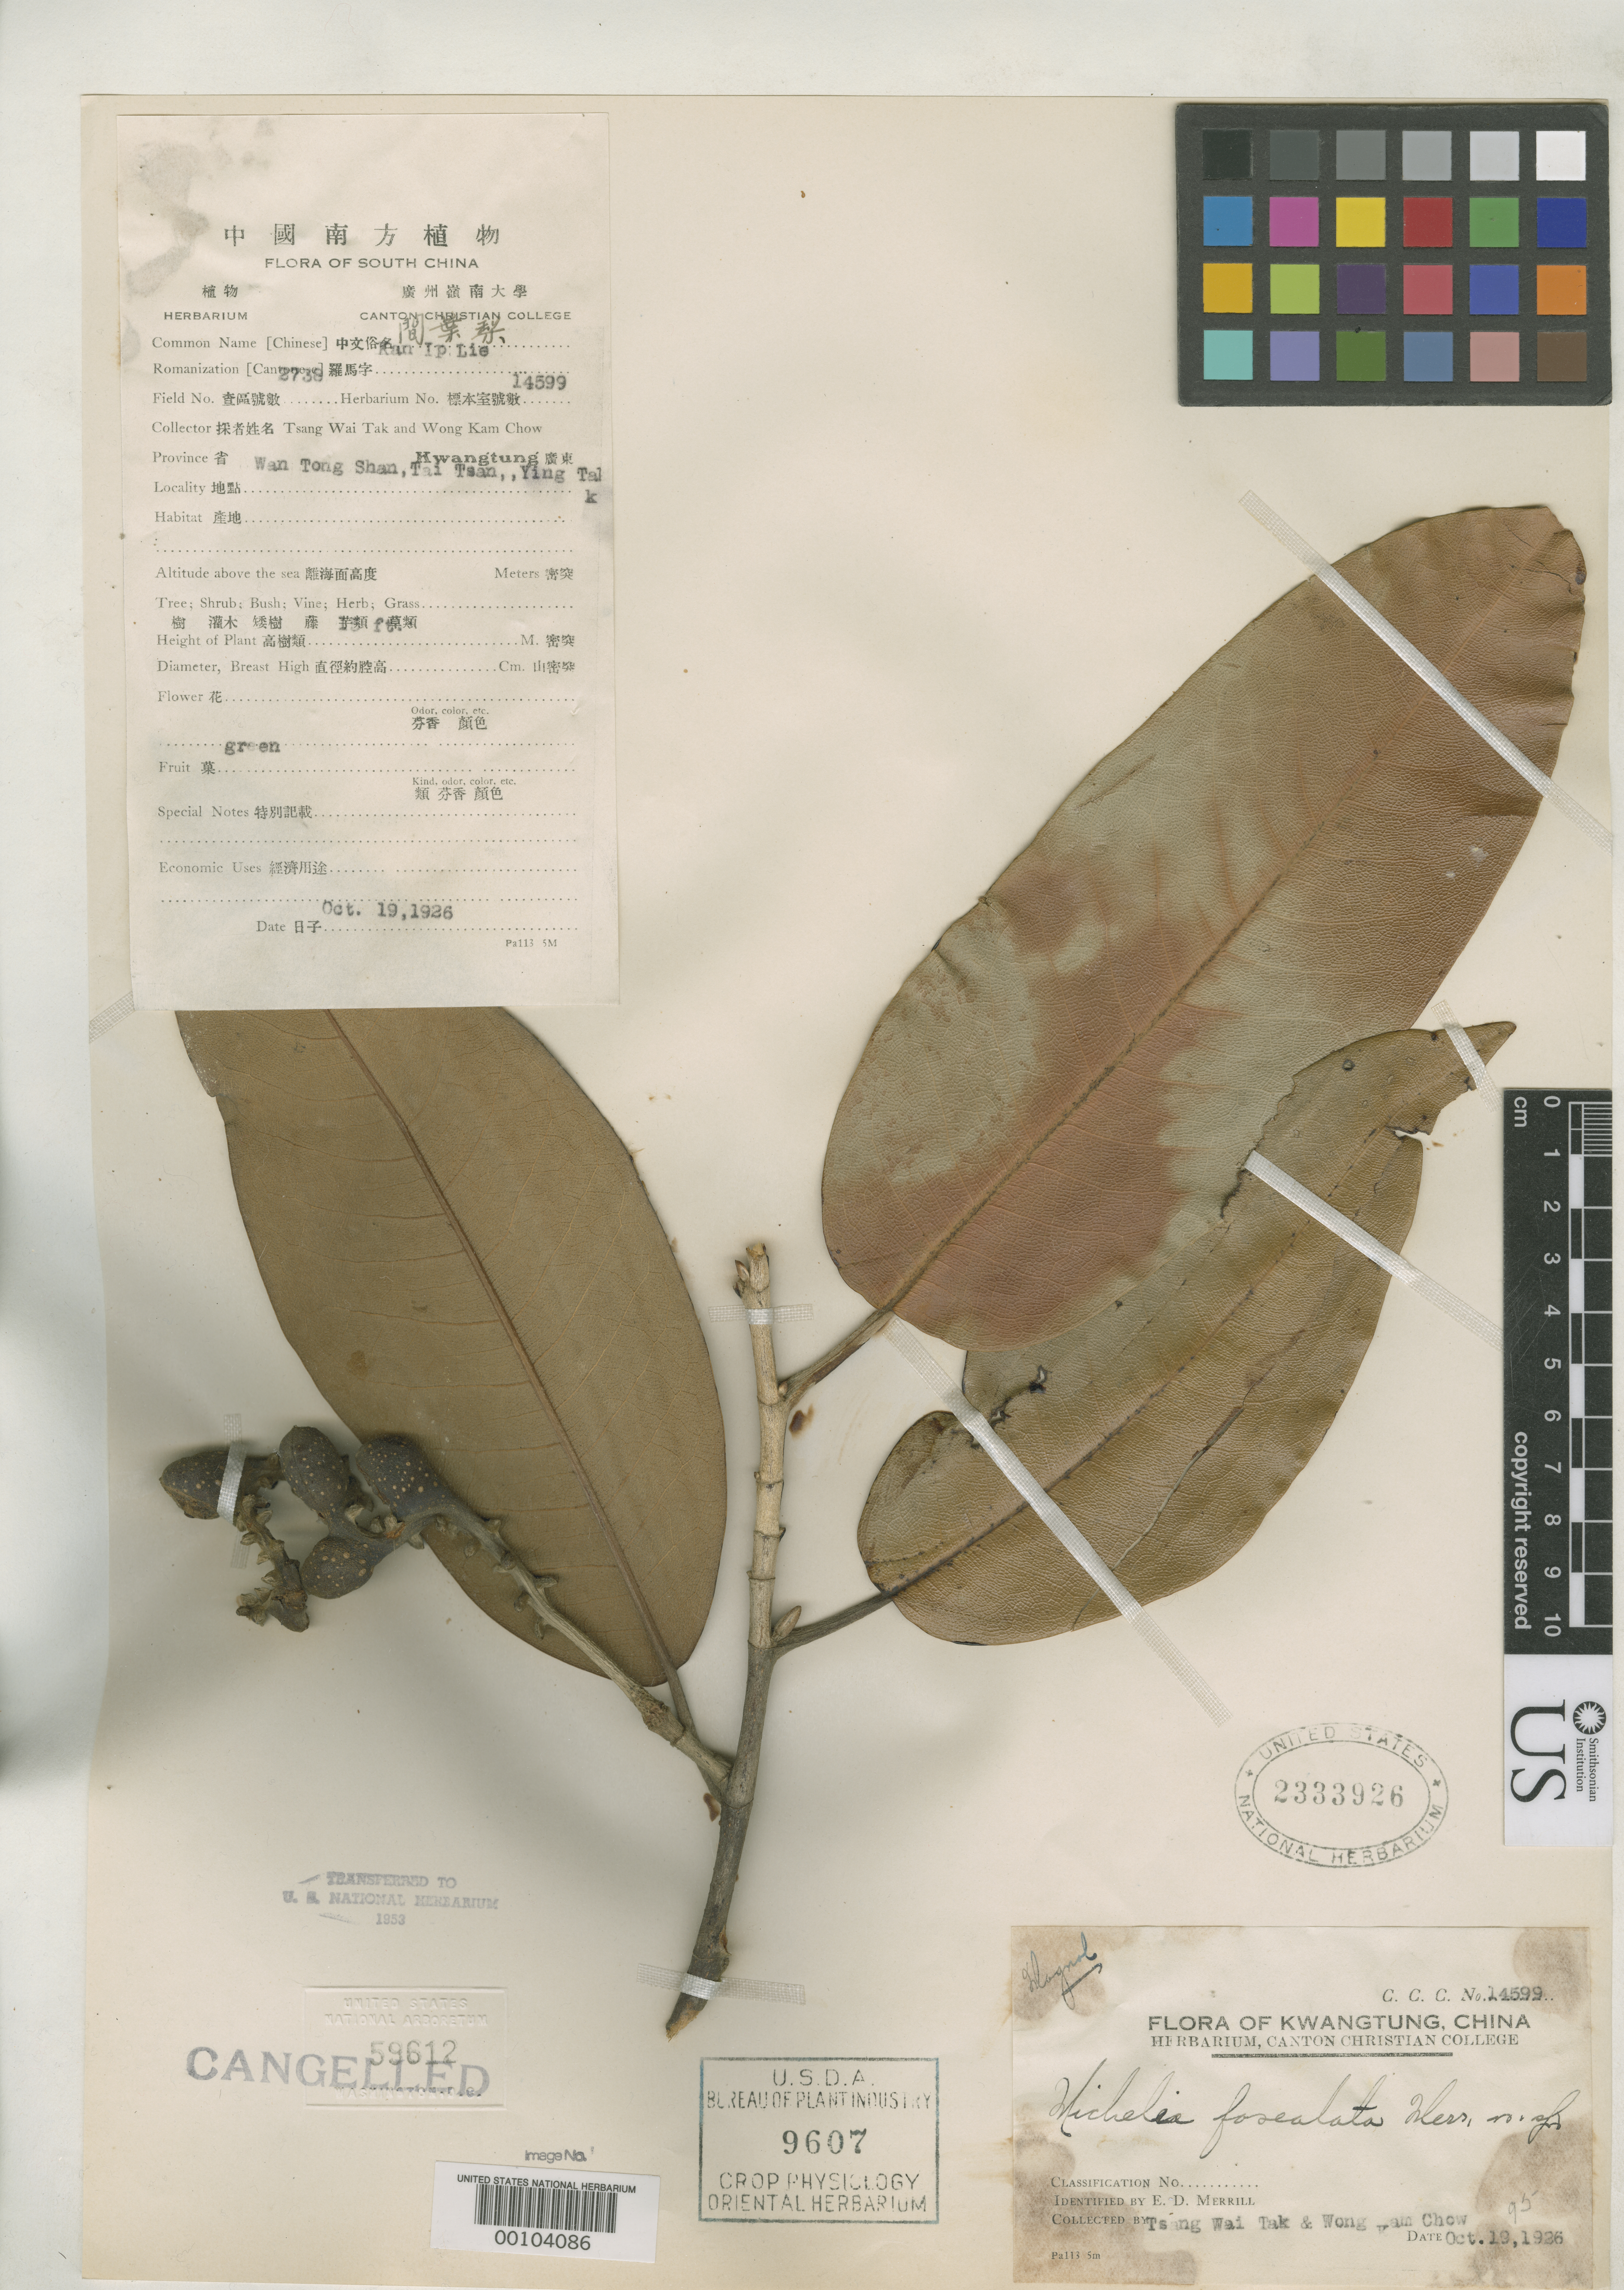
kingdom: Plantae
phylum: Tracheophyta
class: Magnoliopsida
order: Magnoliales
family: Magnoliaceae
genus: Michelia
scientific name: Michelia foveolata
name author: Merr. ex Dandy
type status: Isotype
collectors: W. T. Tsang & K. C. Wong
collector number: C.C.C. 14599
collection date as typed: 19 Oct 1926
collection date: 1926-10-19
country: China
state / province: Guangdong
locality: Wang-tong-shan, Tai-tsan, Ying-tak.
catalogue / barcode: US 2333926